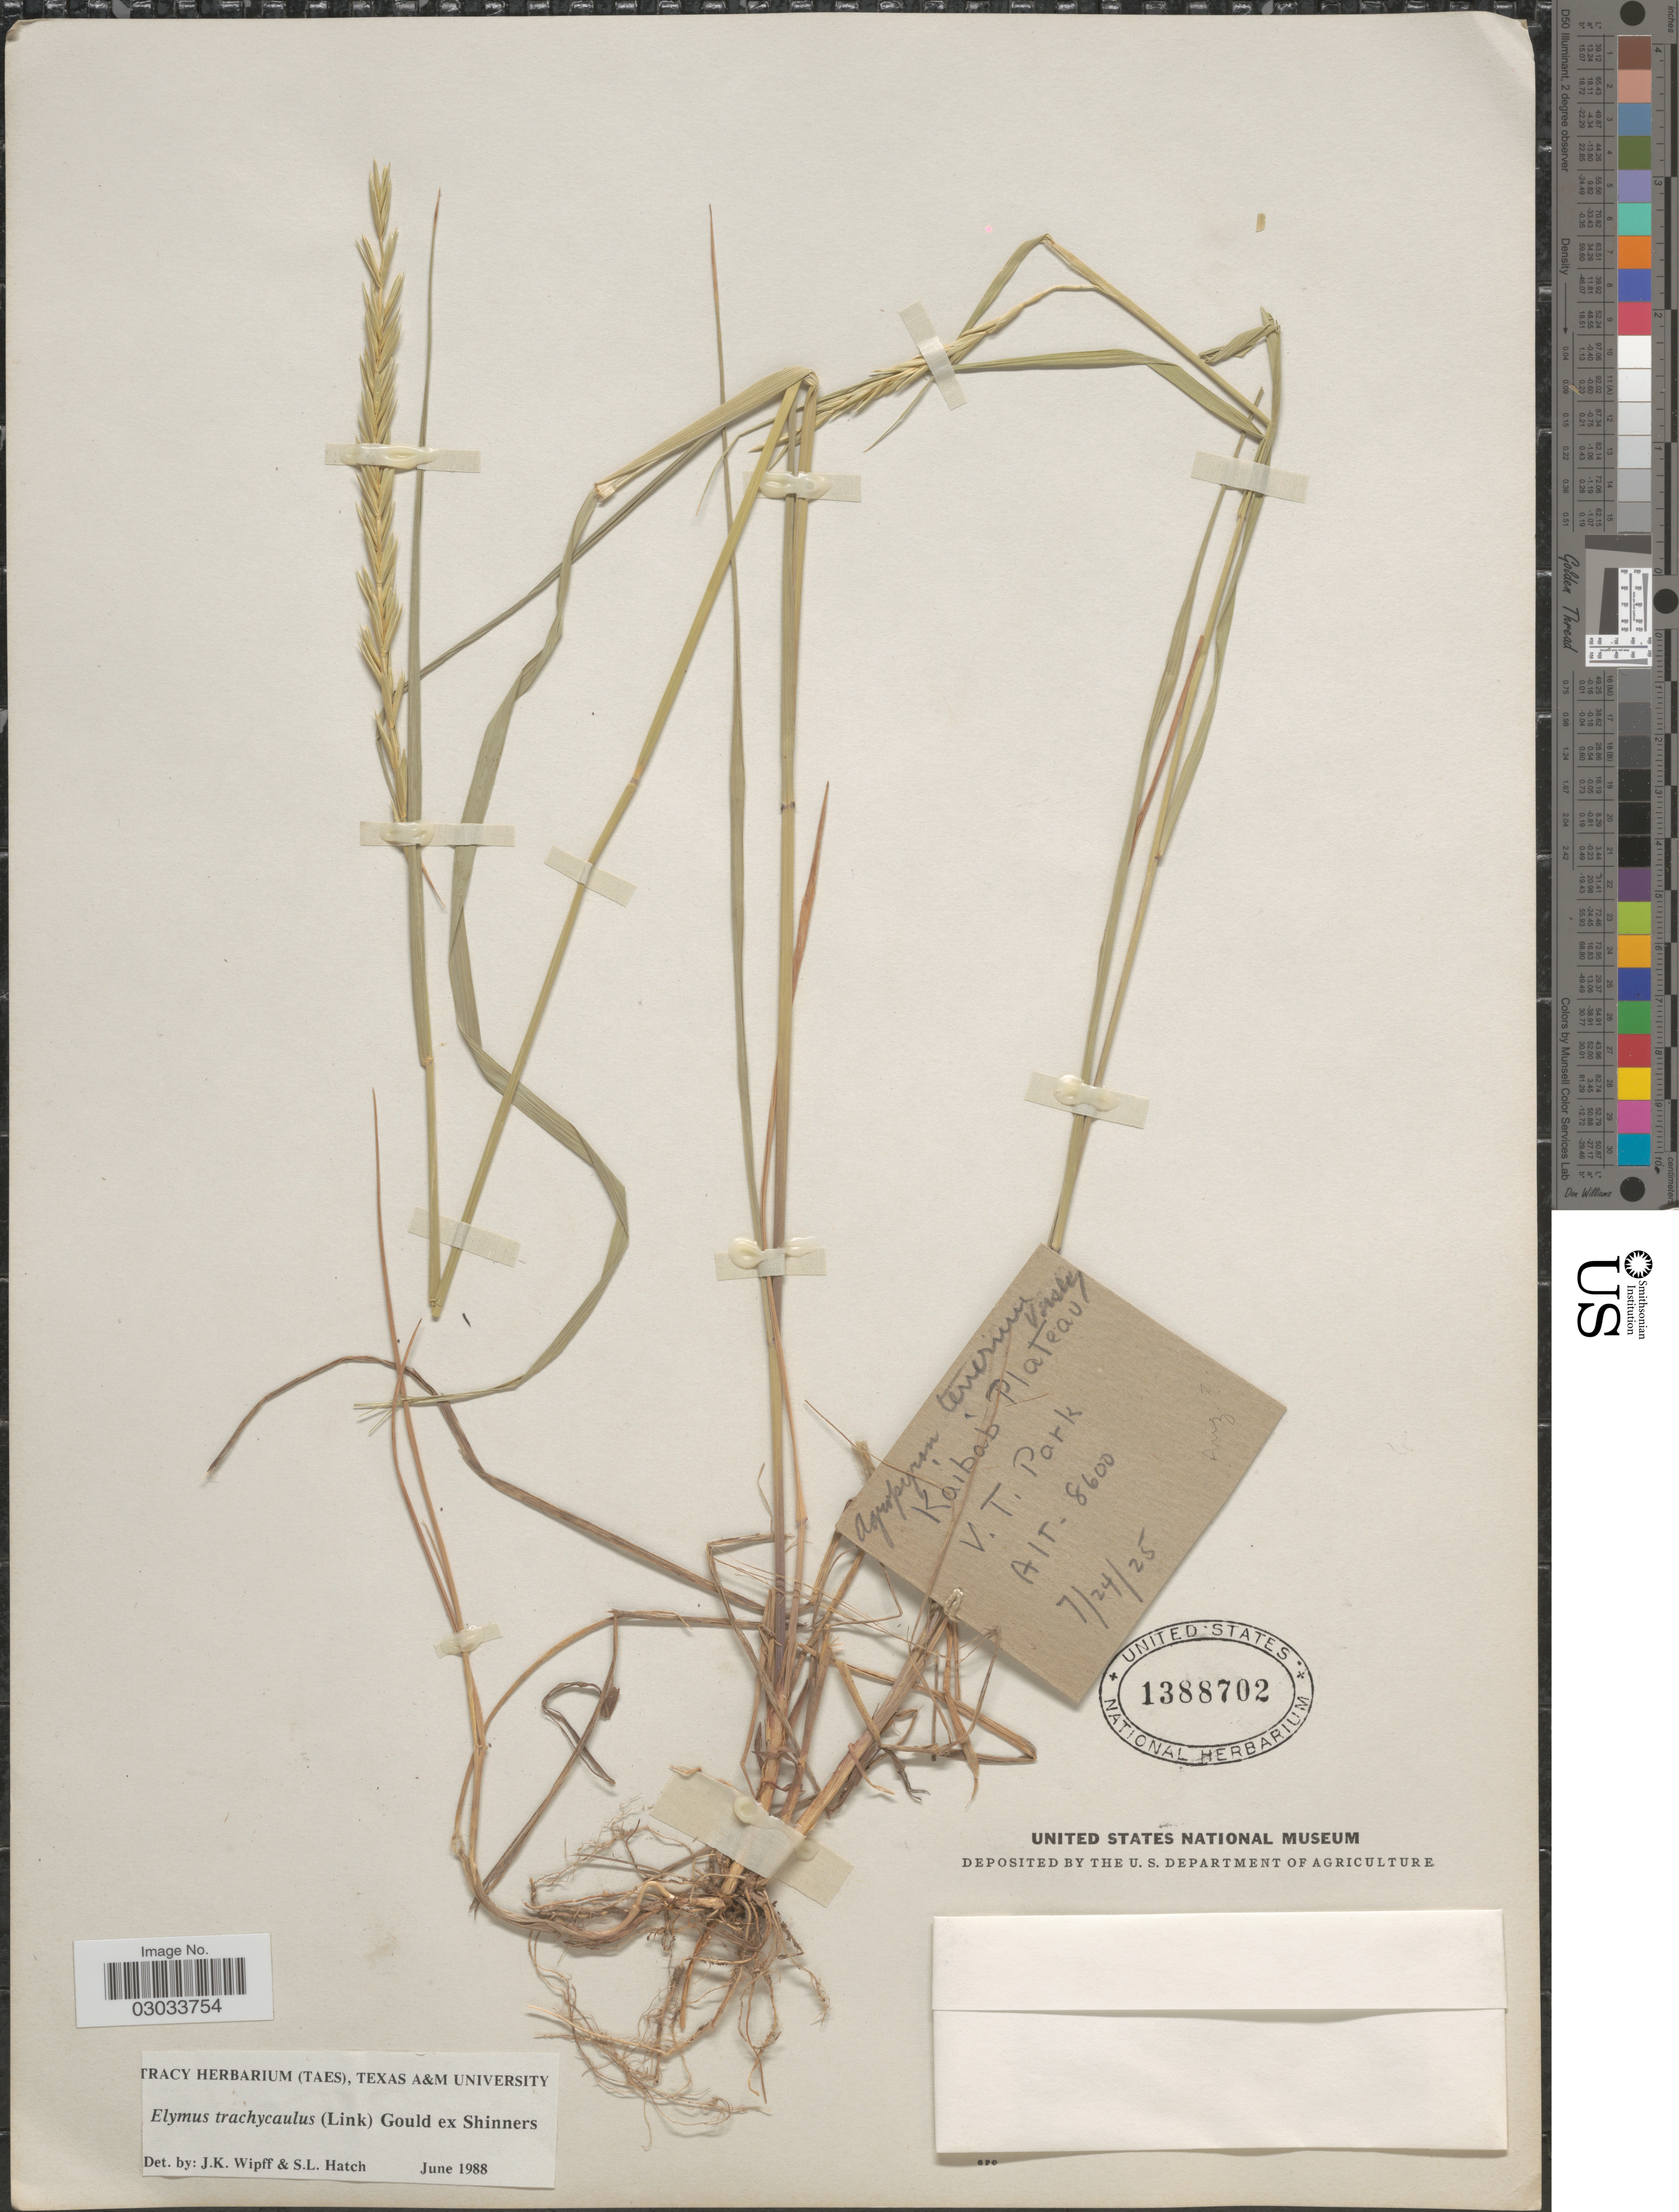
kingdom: Plantae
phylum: Tracheophyta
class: Liliopsida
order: Poales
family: Poaceae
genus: Elymus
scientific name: Elymus trachycaulus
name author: (Link) Gould ex Shinners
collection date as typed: Transcribed d/m/y: 24/7/25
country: United States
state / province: Arizona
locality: Kaibab Plateau. V.T. Park.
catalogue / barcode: US 1388702